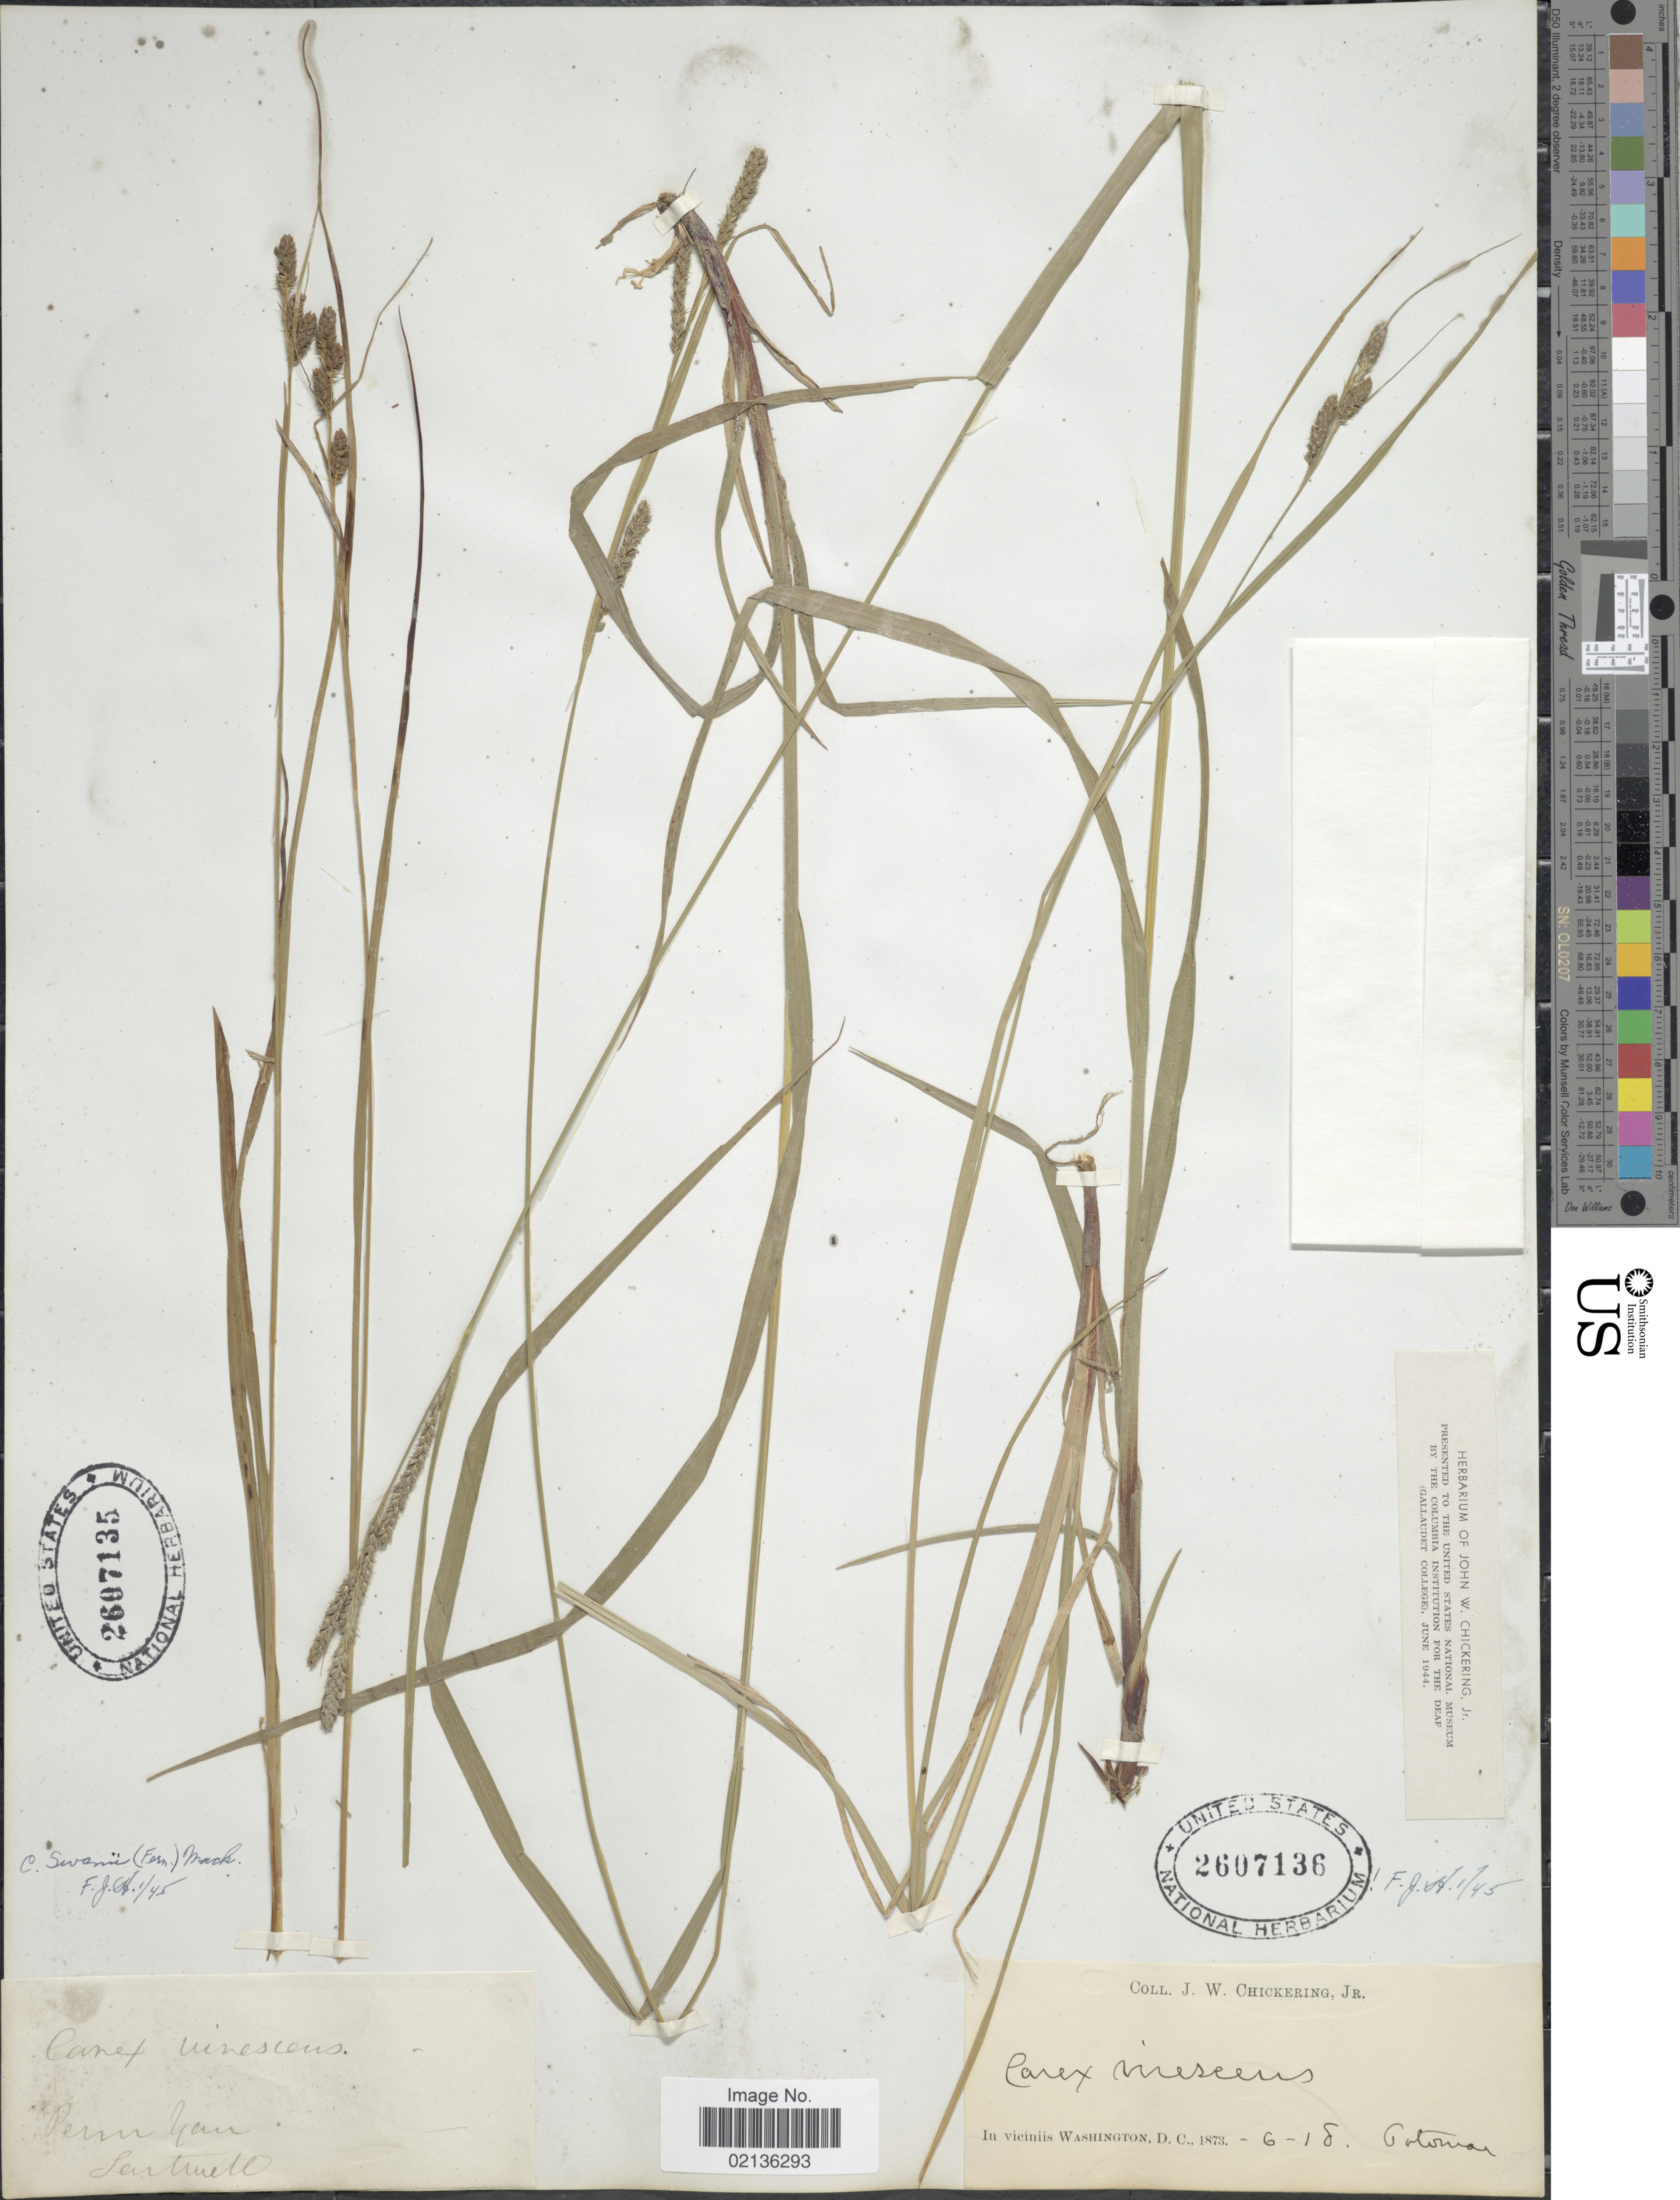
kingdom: Plantae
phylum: Tracheophyta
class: Liliopsida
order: Poales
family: Cyperaceae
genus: Carex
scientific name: Carex swanii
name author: (Fernald) Mack.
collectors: Sartwell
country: United States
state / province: New York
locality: Penn Yan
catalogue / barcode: US 2607135